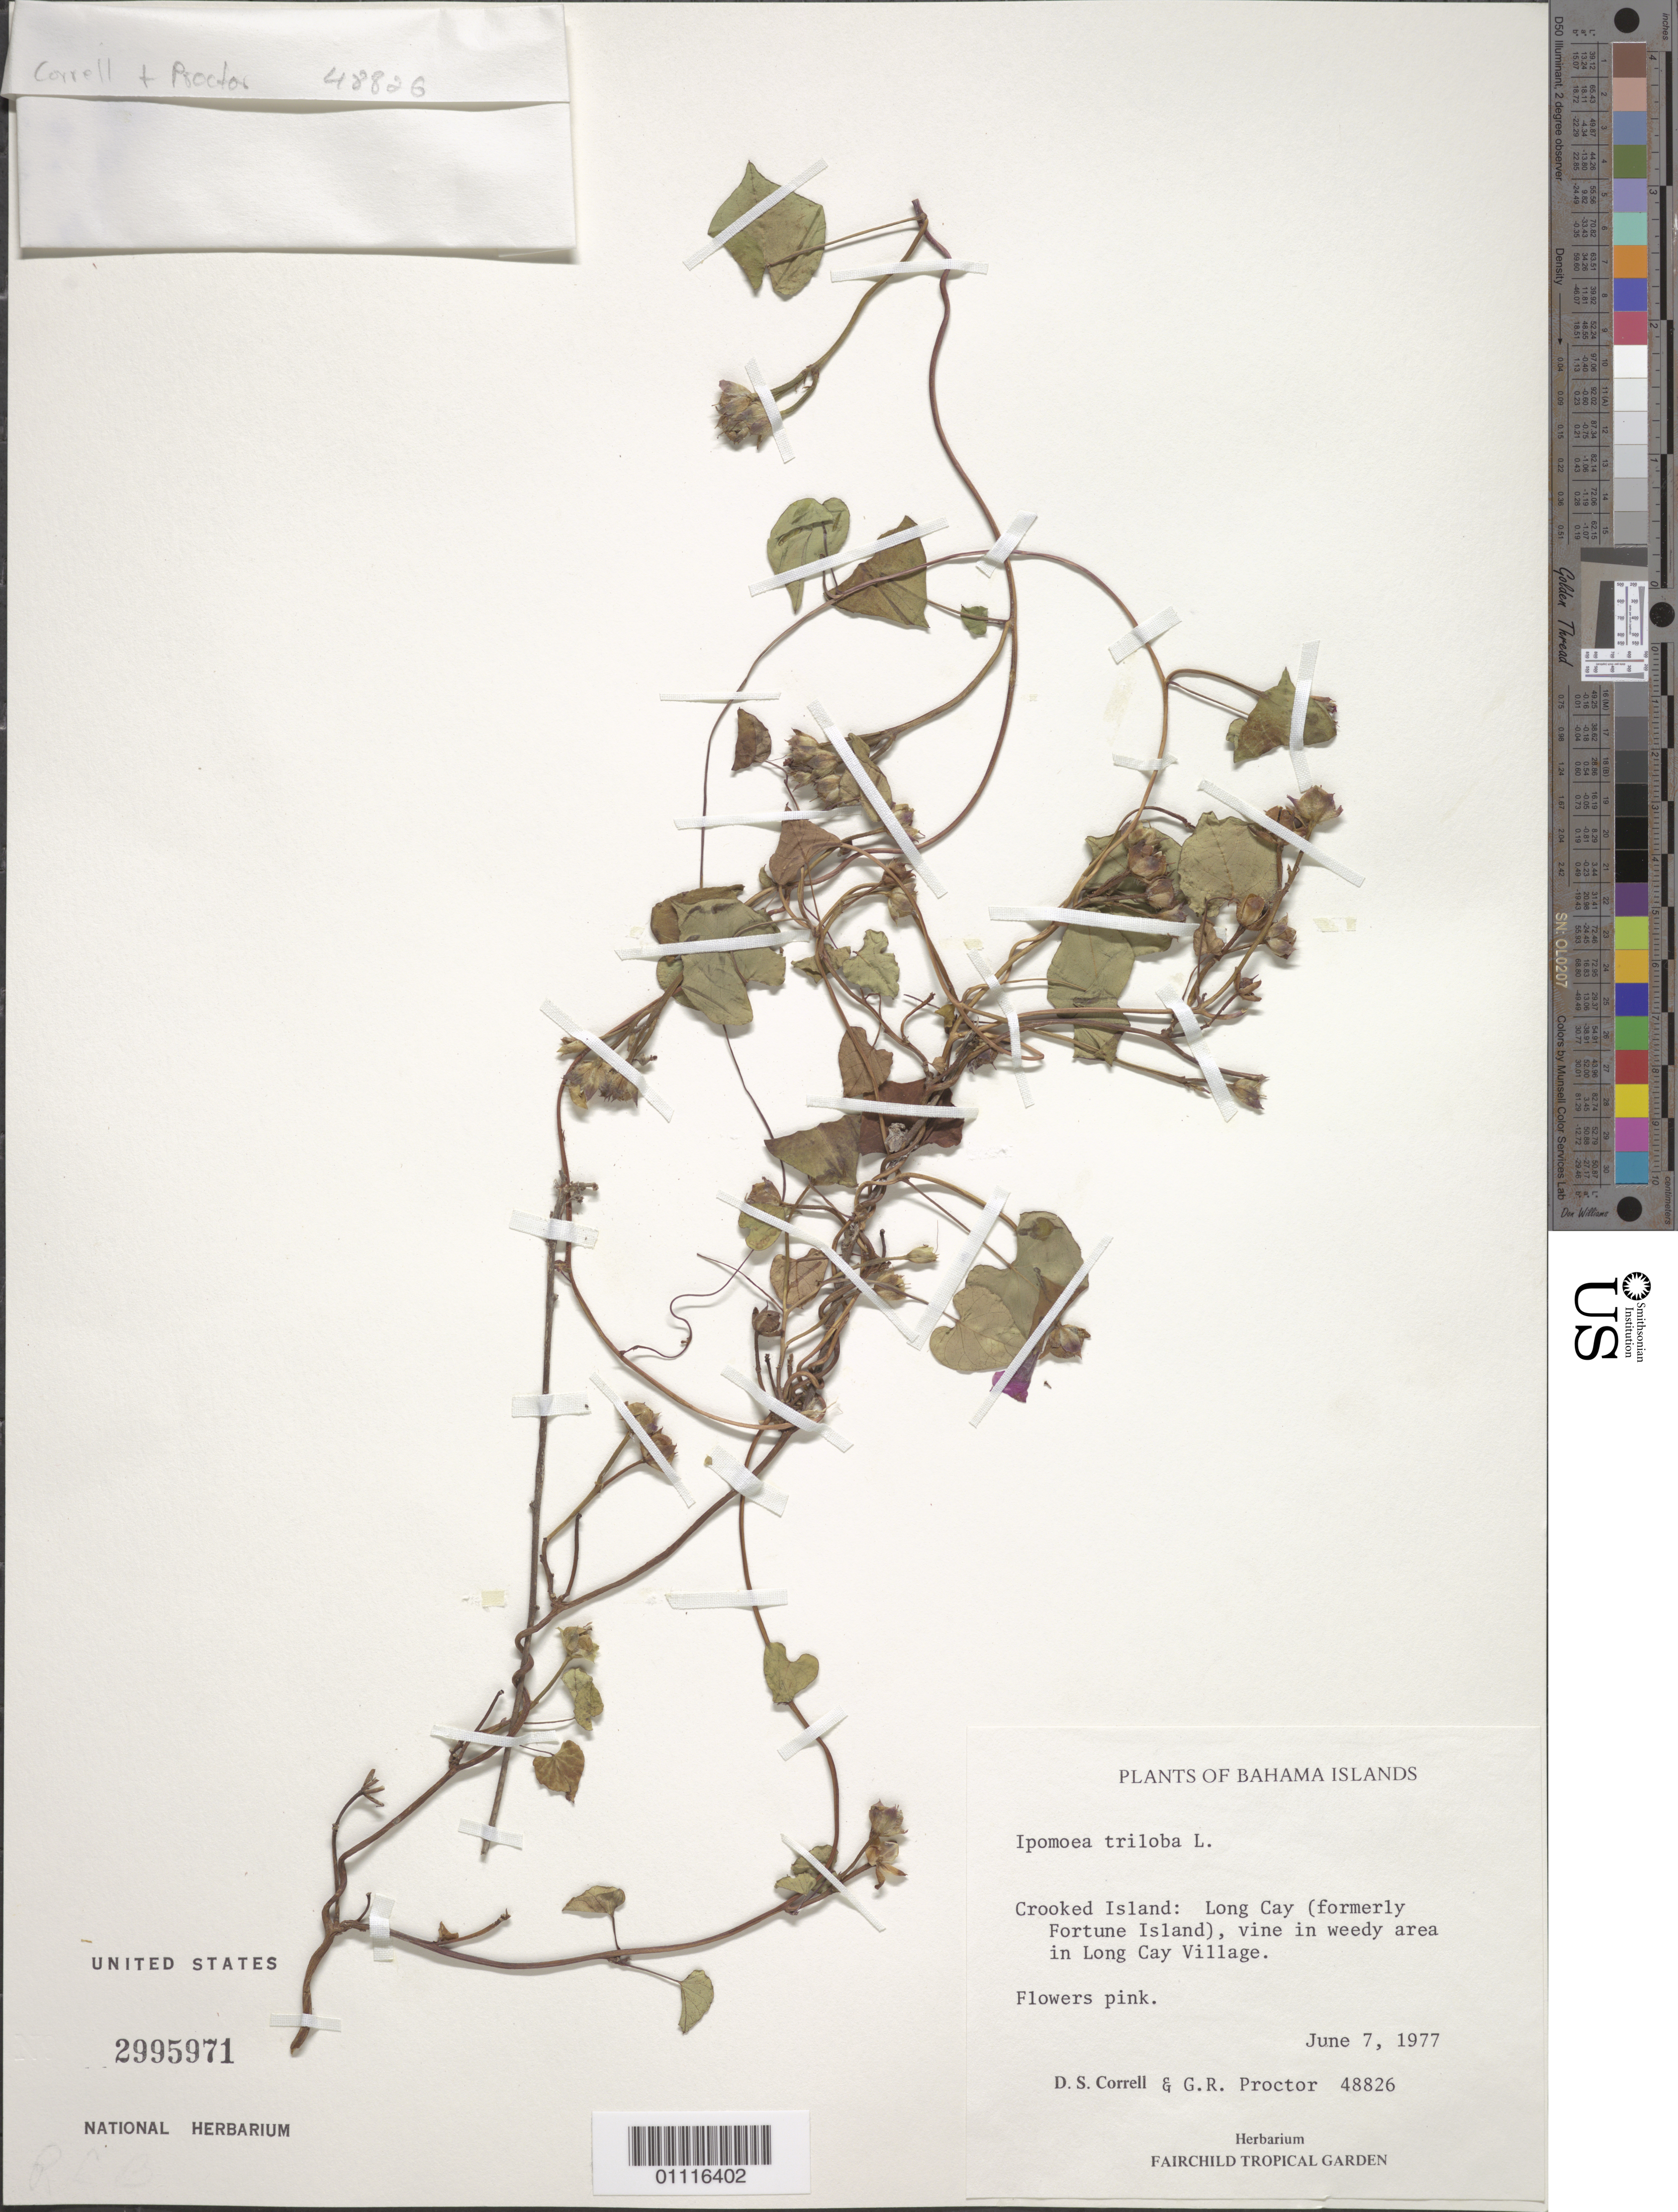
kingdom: Plantae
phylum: Tracheophyta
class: Magnoliopsida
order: Solanales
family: Convolvulaceae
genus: Ipomoea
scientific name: Ipomoea triloba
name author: L.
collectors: D. S. Correll & G. R. Proctor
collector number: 48826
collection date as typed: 07 Jun 1977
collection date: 1977-06-07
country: Bahamas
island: Crooked I.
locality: Long Cay (formerly Fortune Island), vine in weedy area in Long Cay VIllage.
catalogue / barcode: US 2995971